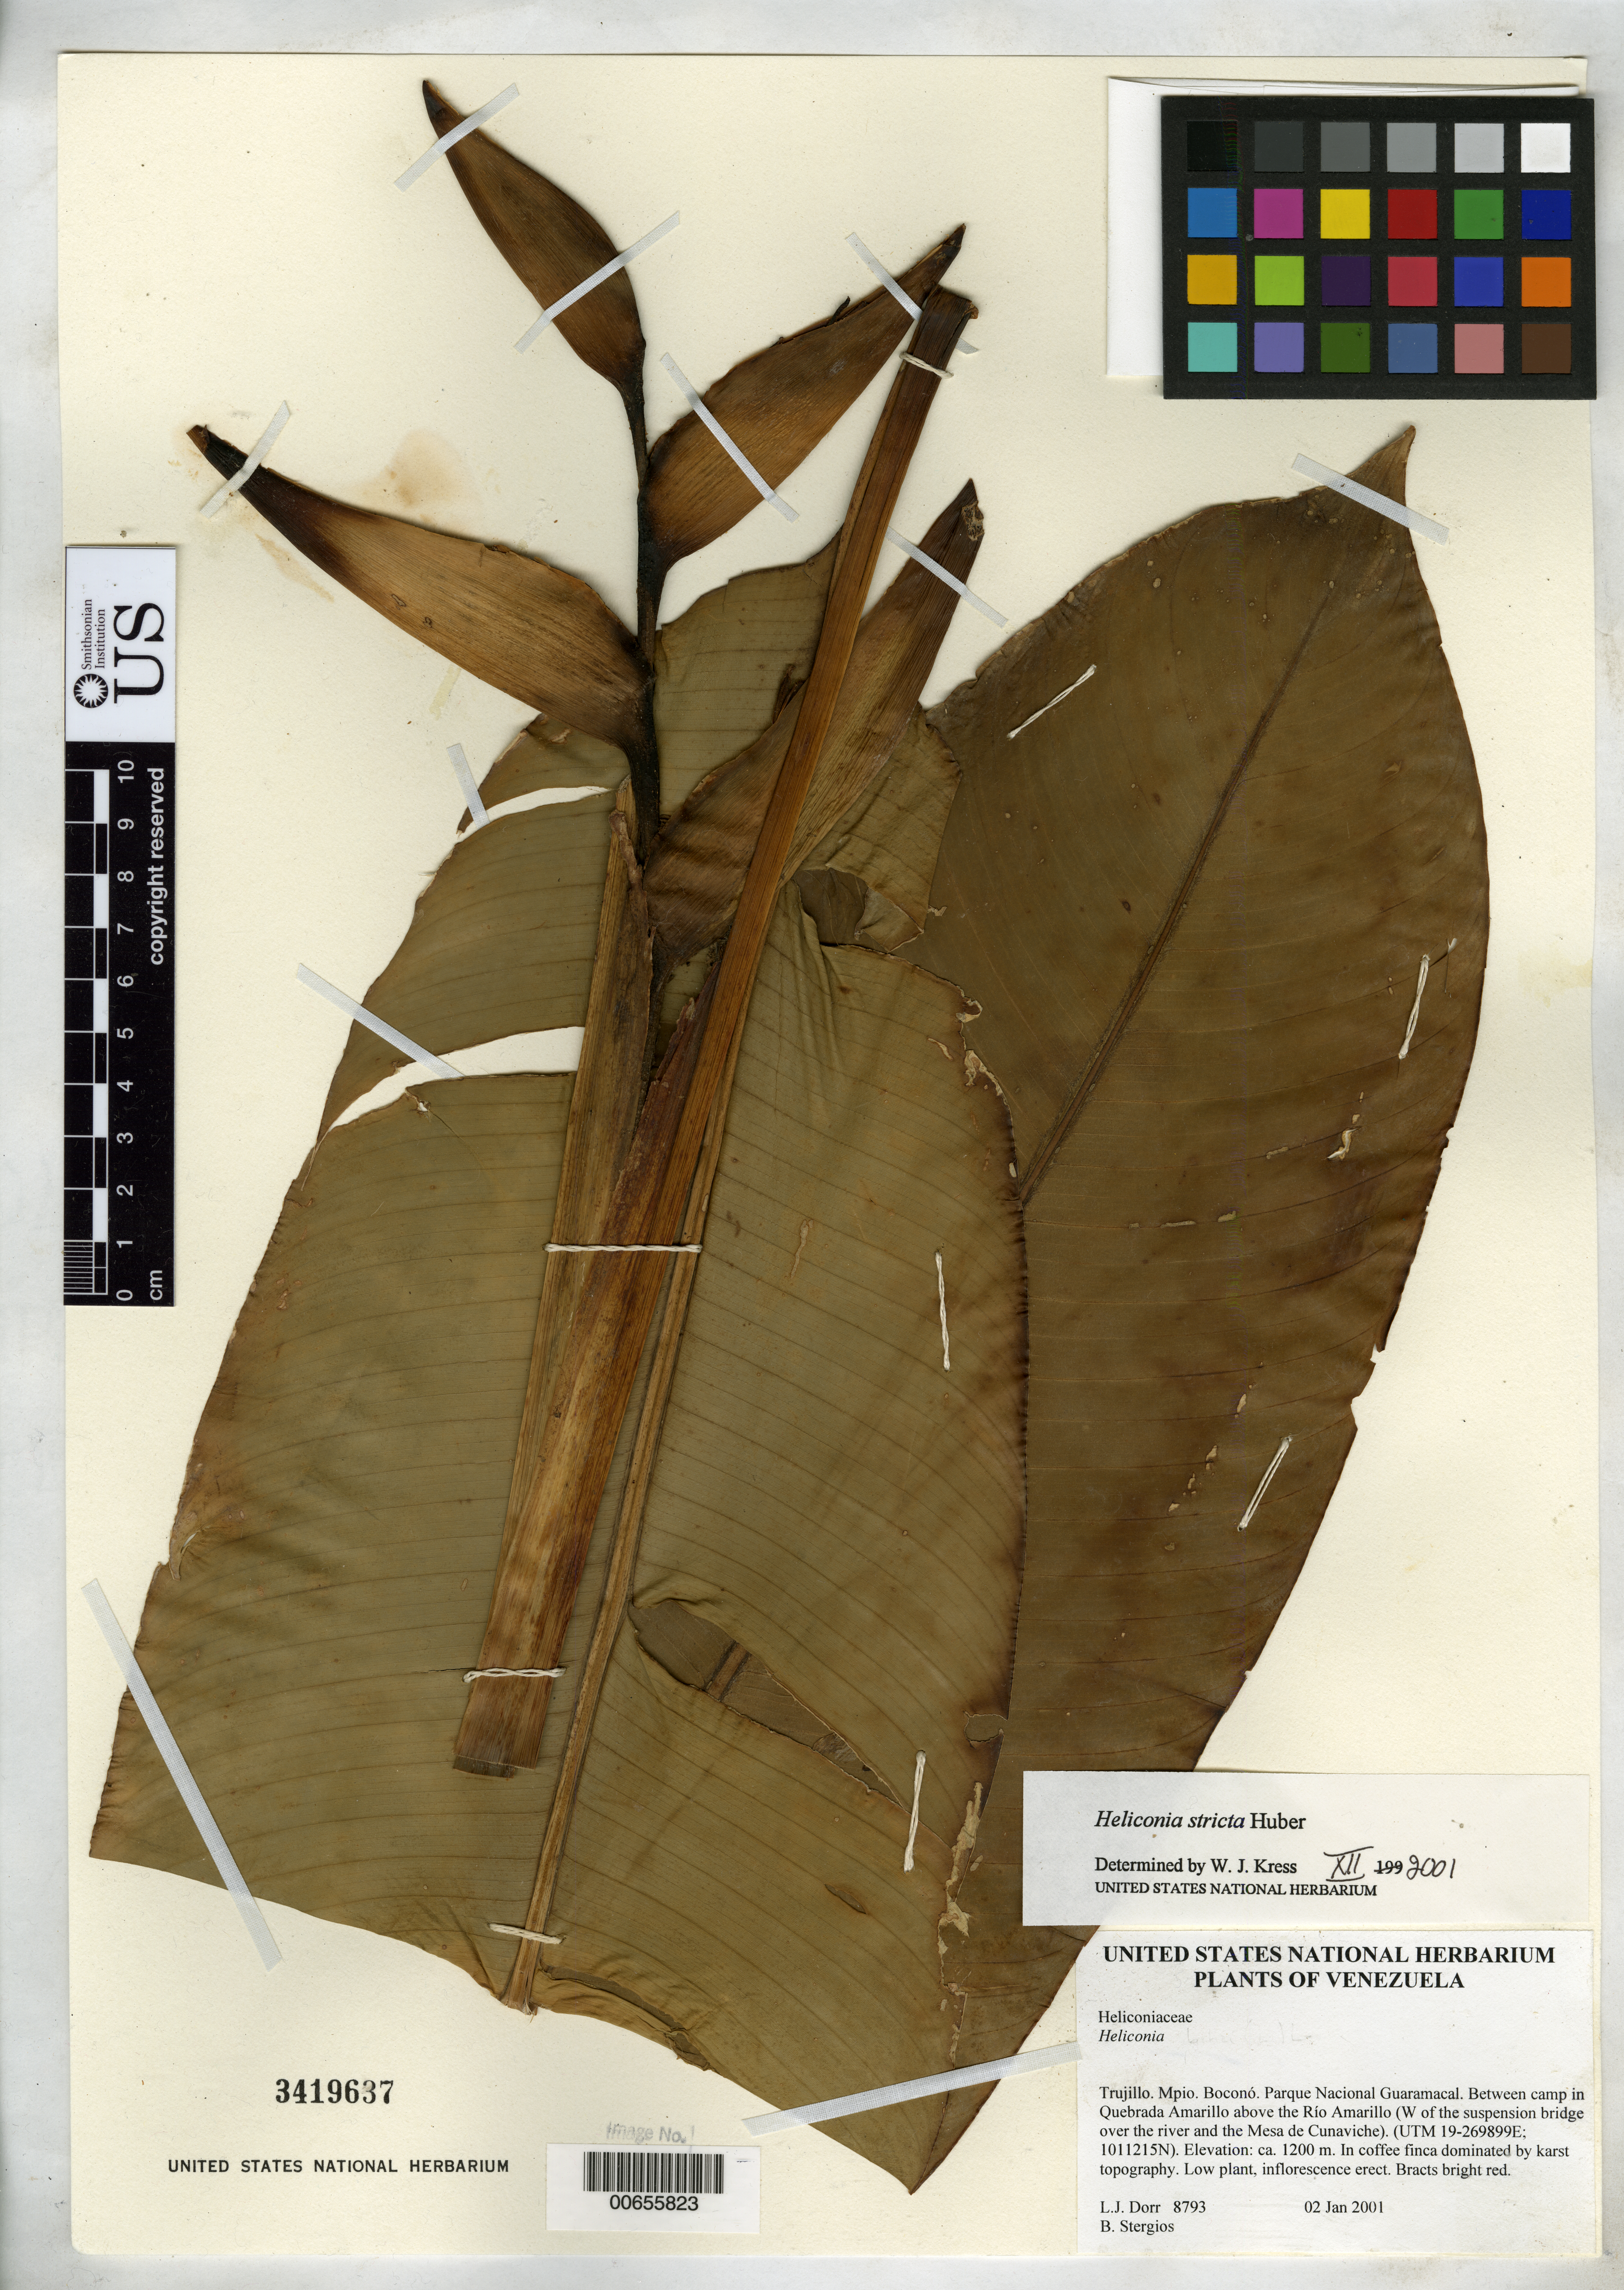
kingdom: Plantae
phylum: Tracheophyta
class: Liliopsida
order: Zingiberales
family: Heliconiaceae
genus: Heliconia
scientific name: Heliconia stricta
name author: Huber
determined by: Kress, W. J., (US), Smithsonian Institution - National Museum of Natural History (UNITED STATES)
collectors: L. J. Dorr & B. G. Stergios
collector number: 8793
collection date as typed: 02 Jan 2001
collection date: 2001-01-02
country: Venezuela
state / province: Trujillo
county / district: Boconó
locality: Parque Nacional Guaramacal. Between camp in Qda Amarillo above Río Amarillo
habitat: In coffee finca dominated by karst topography.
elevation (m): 1200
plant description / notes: PORT, US, VEN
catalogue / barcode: US 3419637